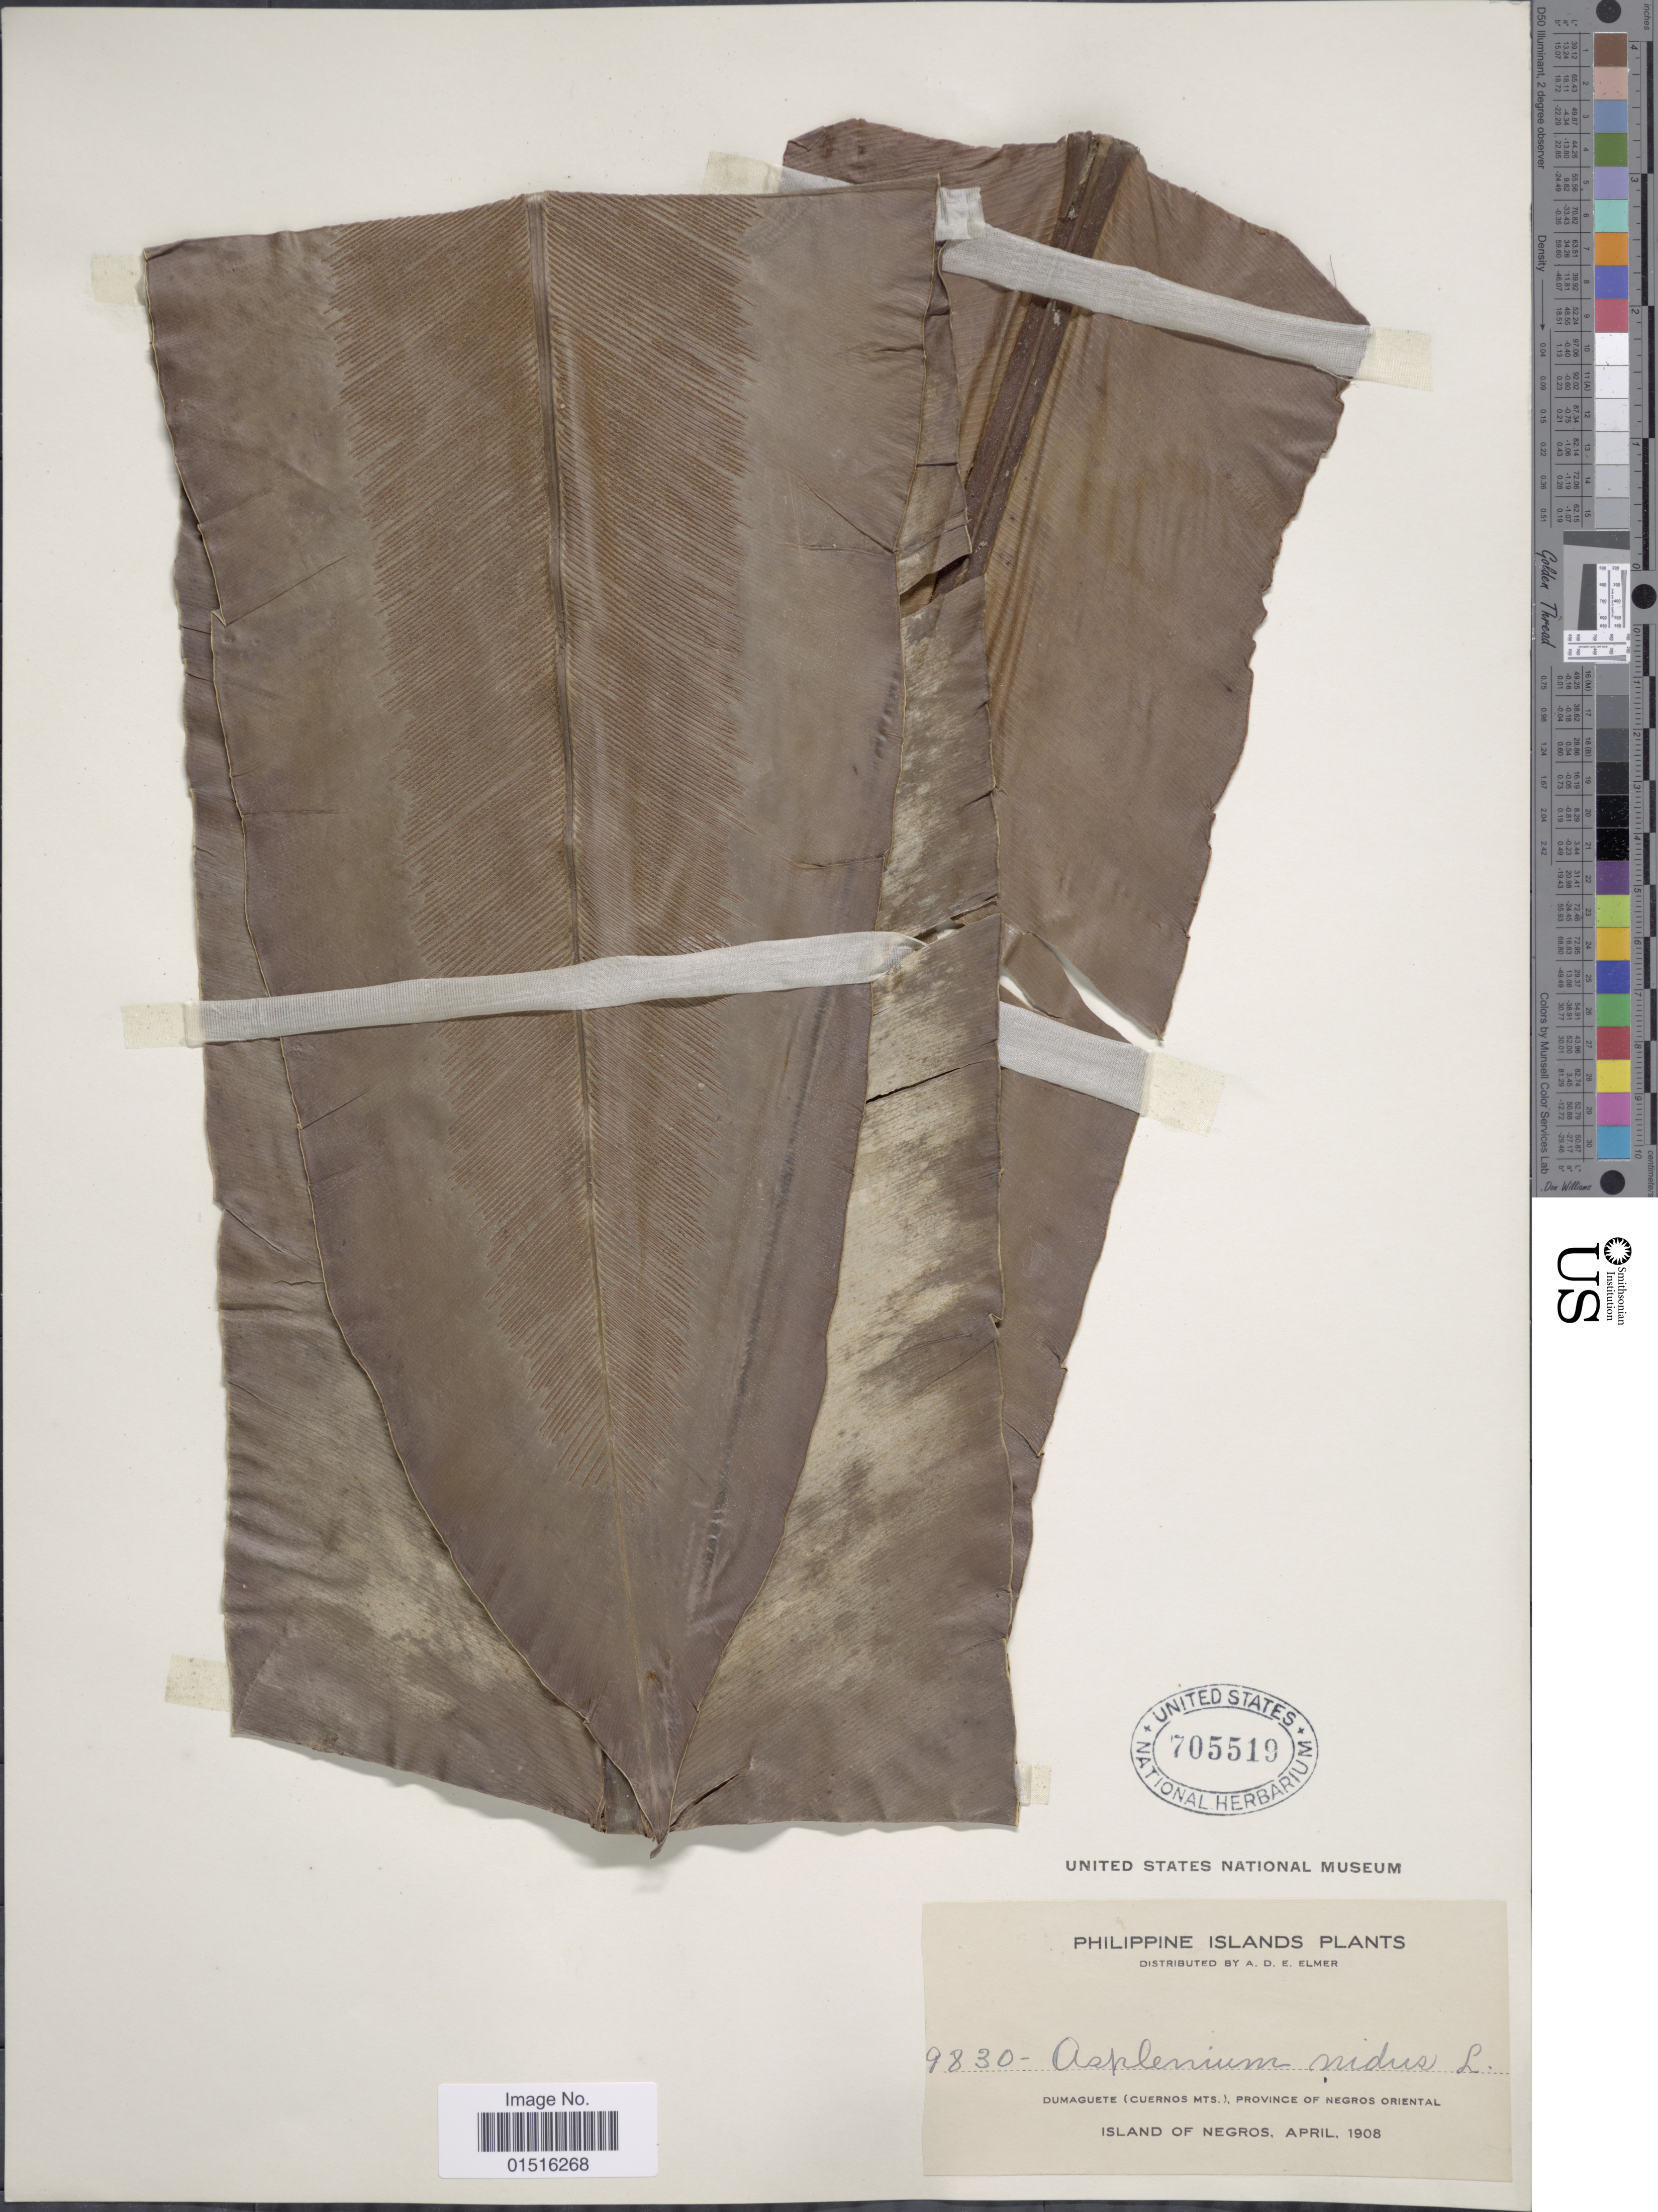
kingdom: Plantae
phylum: Tracheophyta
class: Polypodiopsida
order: Polypodiales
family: Aspleniaceae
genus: Asplenium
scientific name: Asplenium ellipticum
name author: (Fée) Copel.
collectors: A. D. E. Elmer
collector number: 9830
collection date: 1908-04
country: Philippines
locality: Dumaguete (Cuernos Mts.) Province of Negros Oriental, Island of Negros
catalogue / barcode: US 705519